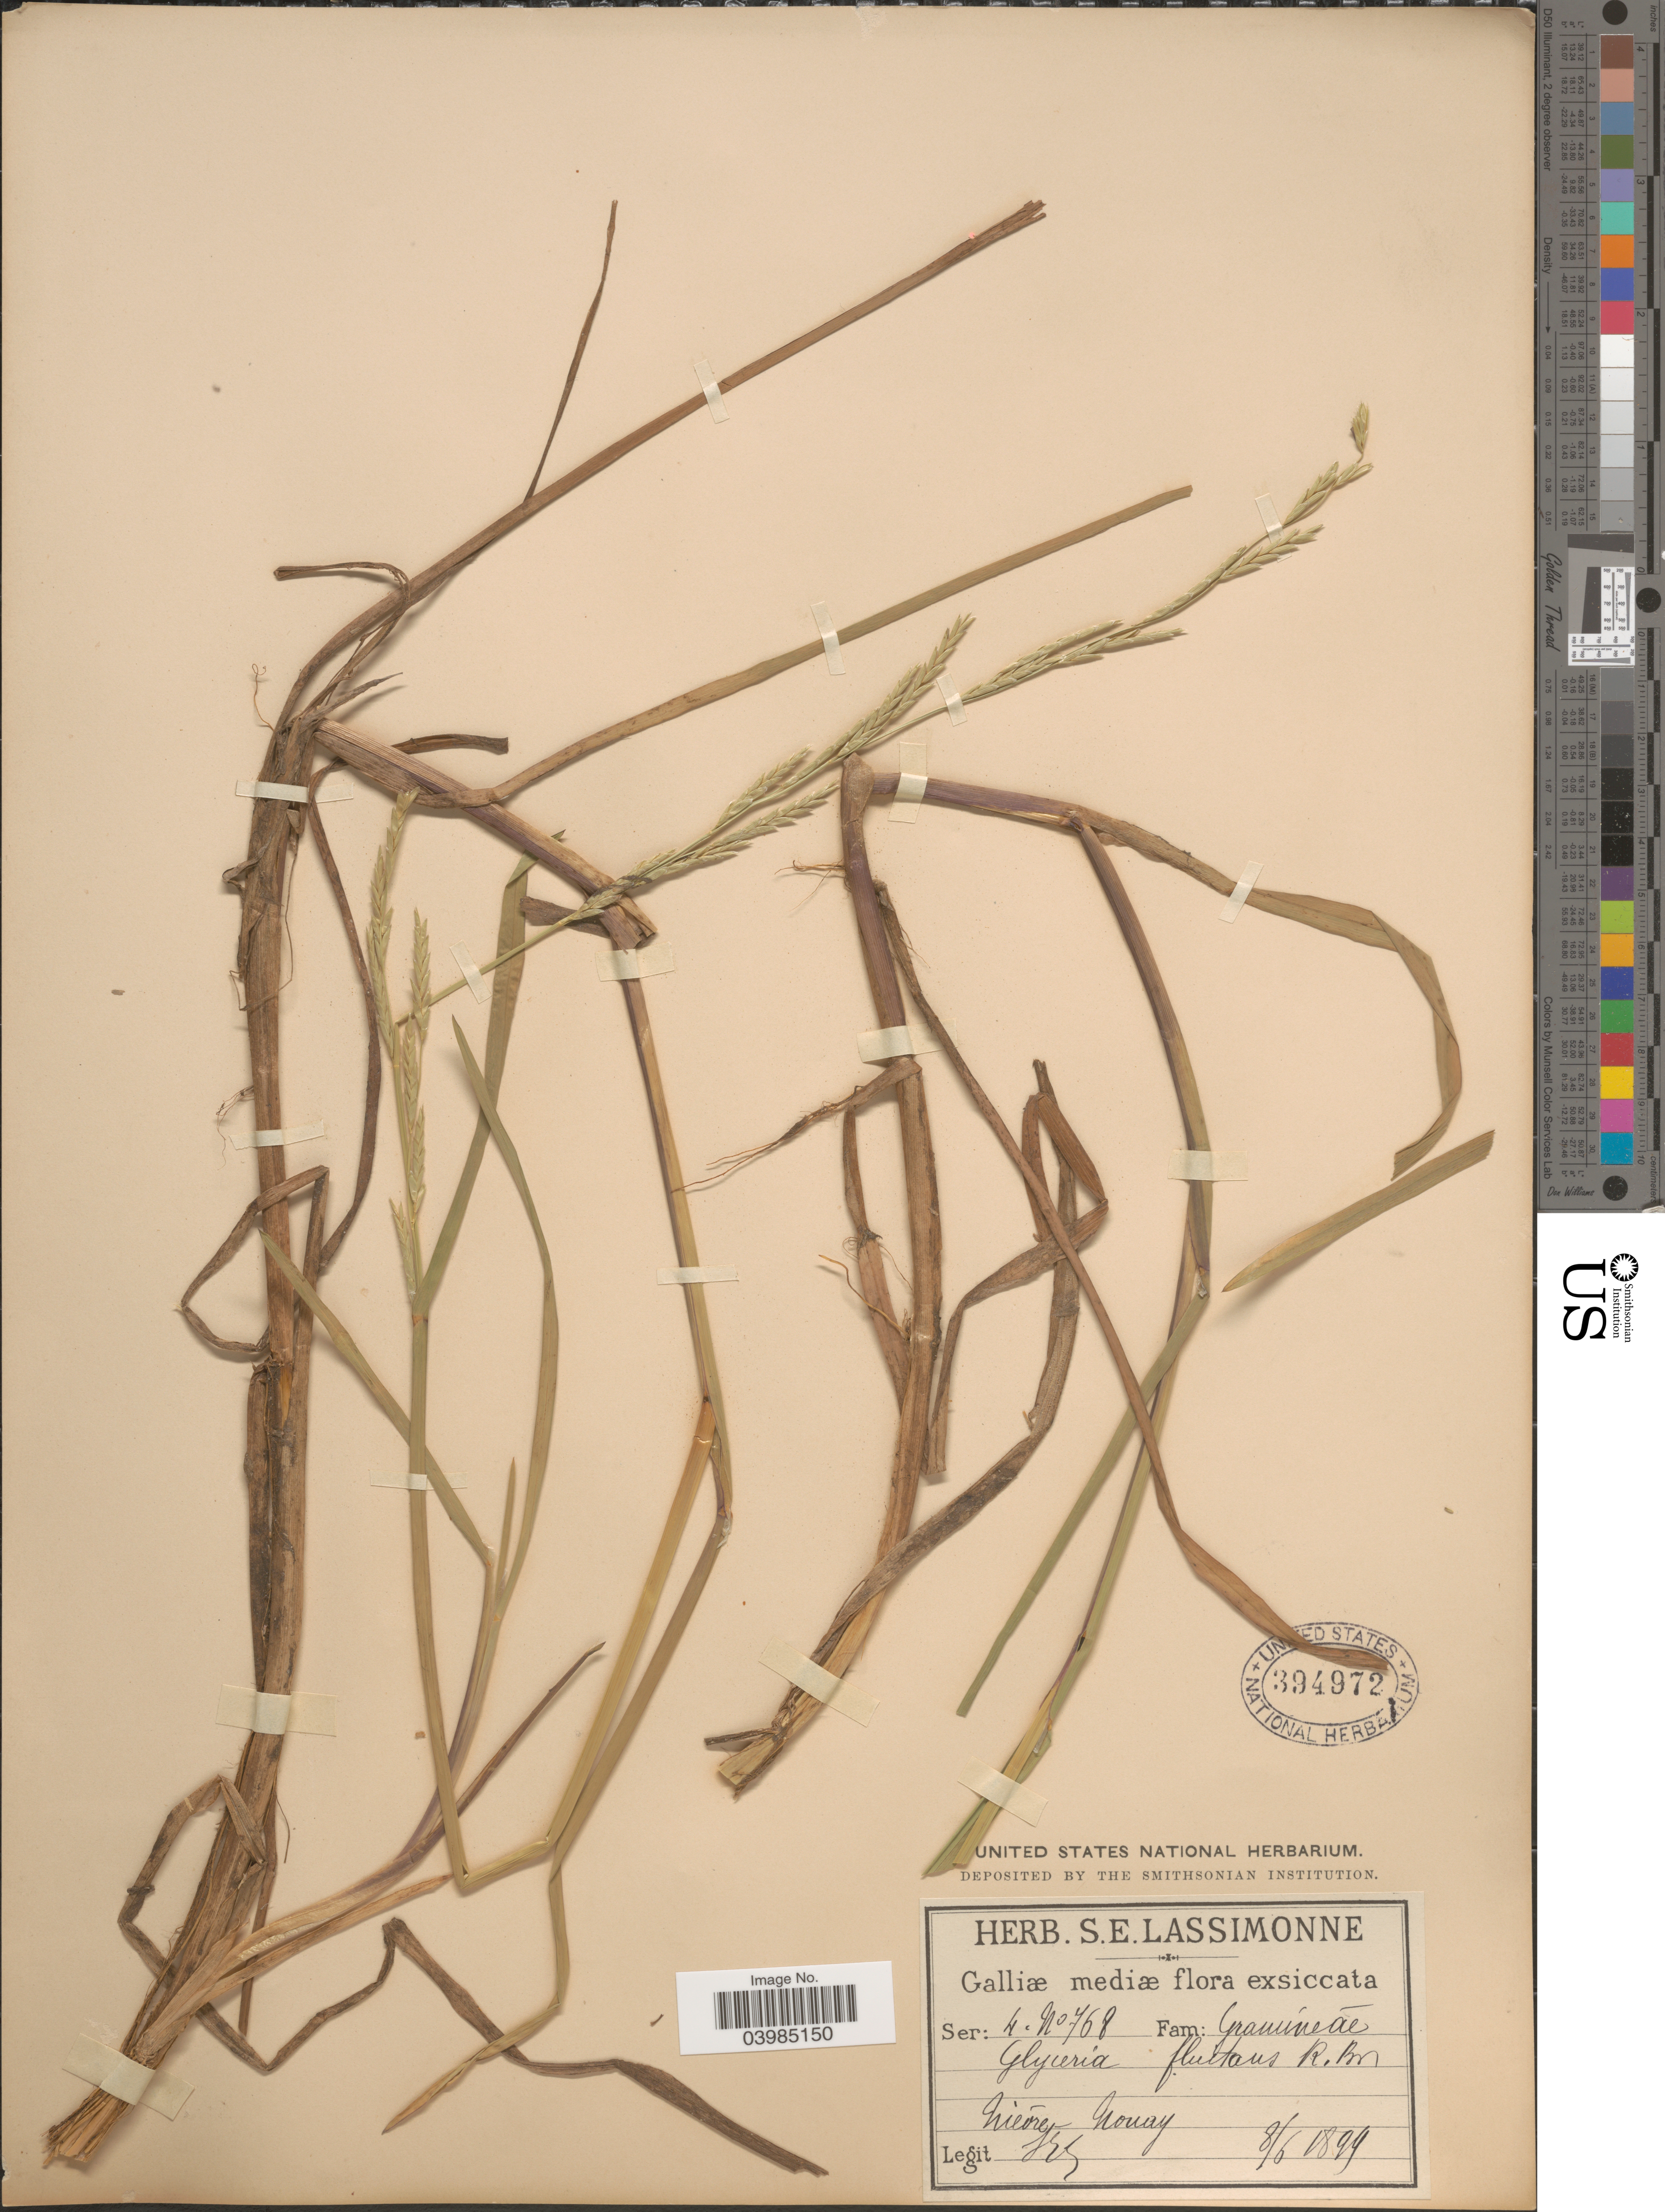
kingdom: Plantae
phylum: Tracheophyta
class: Liliopsida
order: Poales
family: Poaceae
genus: Glyceria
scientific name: Glyceria fluitans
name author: (L.) R. Br.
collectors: S. Lassimonne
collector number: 768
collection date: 1899-06-08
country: France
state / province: Bourgogne-Franche-Comté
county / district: Nièvre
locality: Galliæ mediæ. Niévre Nonay.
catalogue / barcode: US 394972